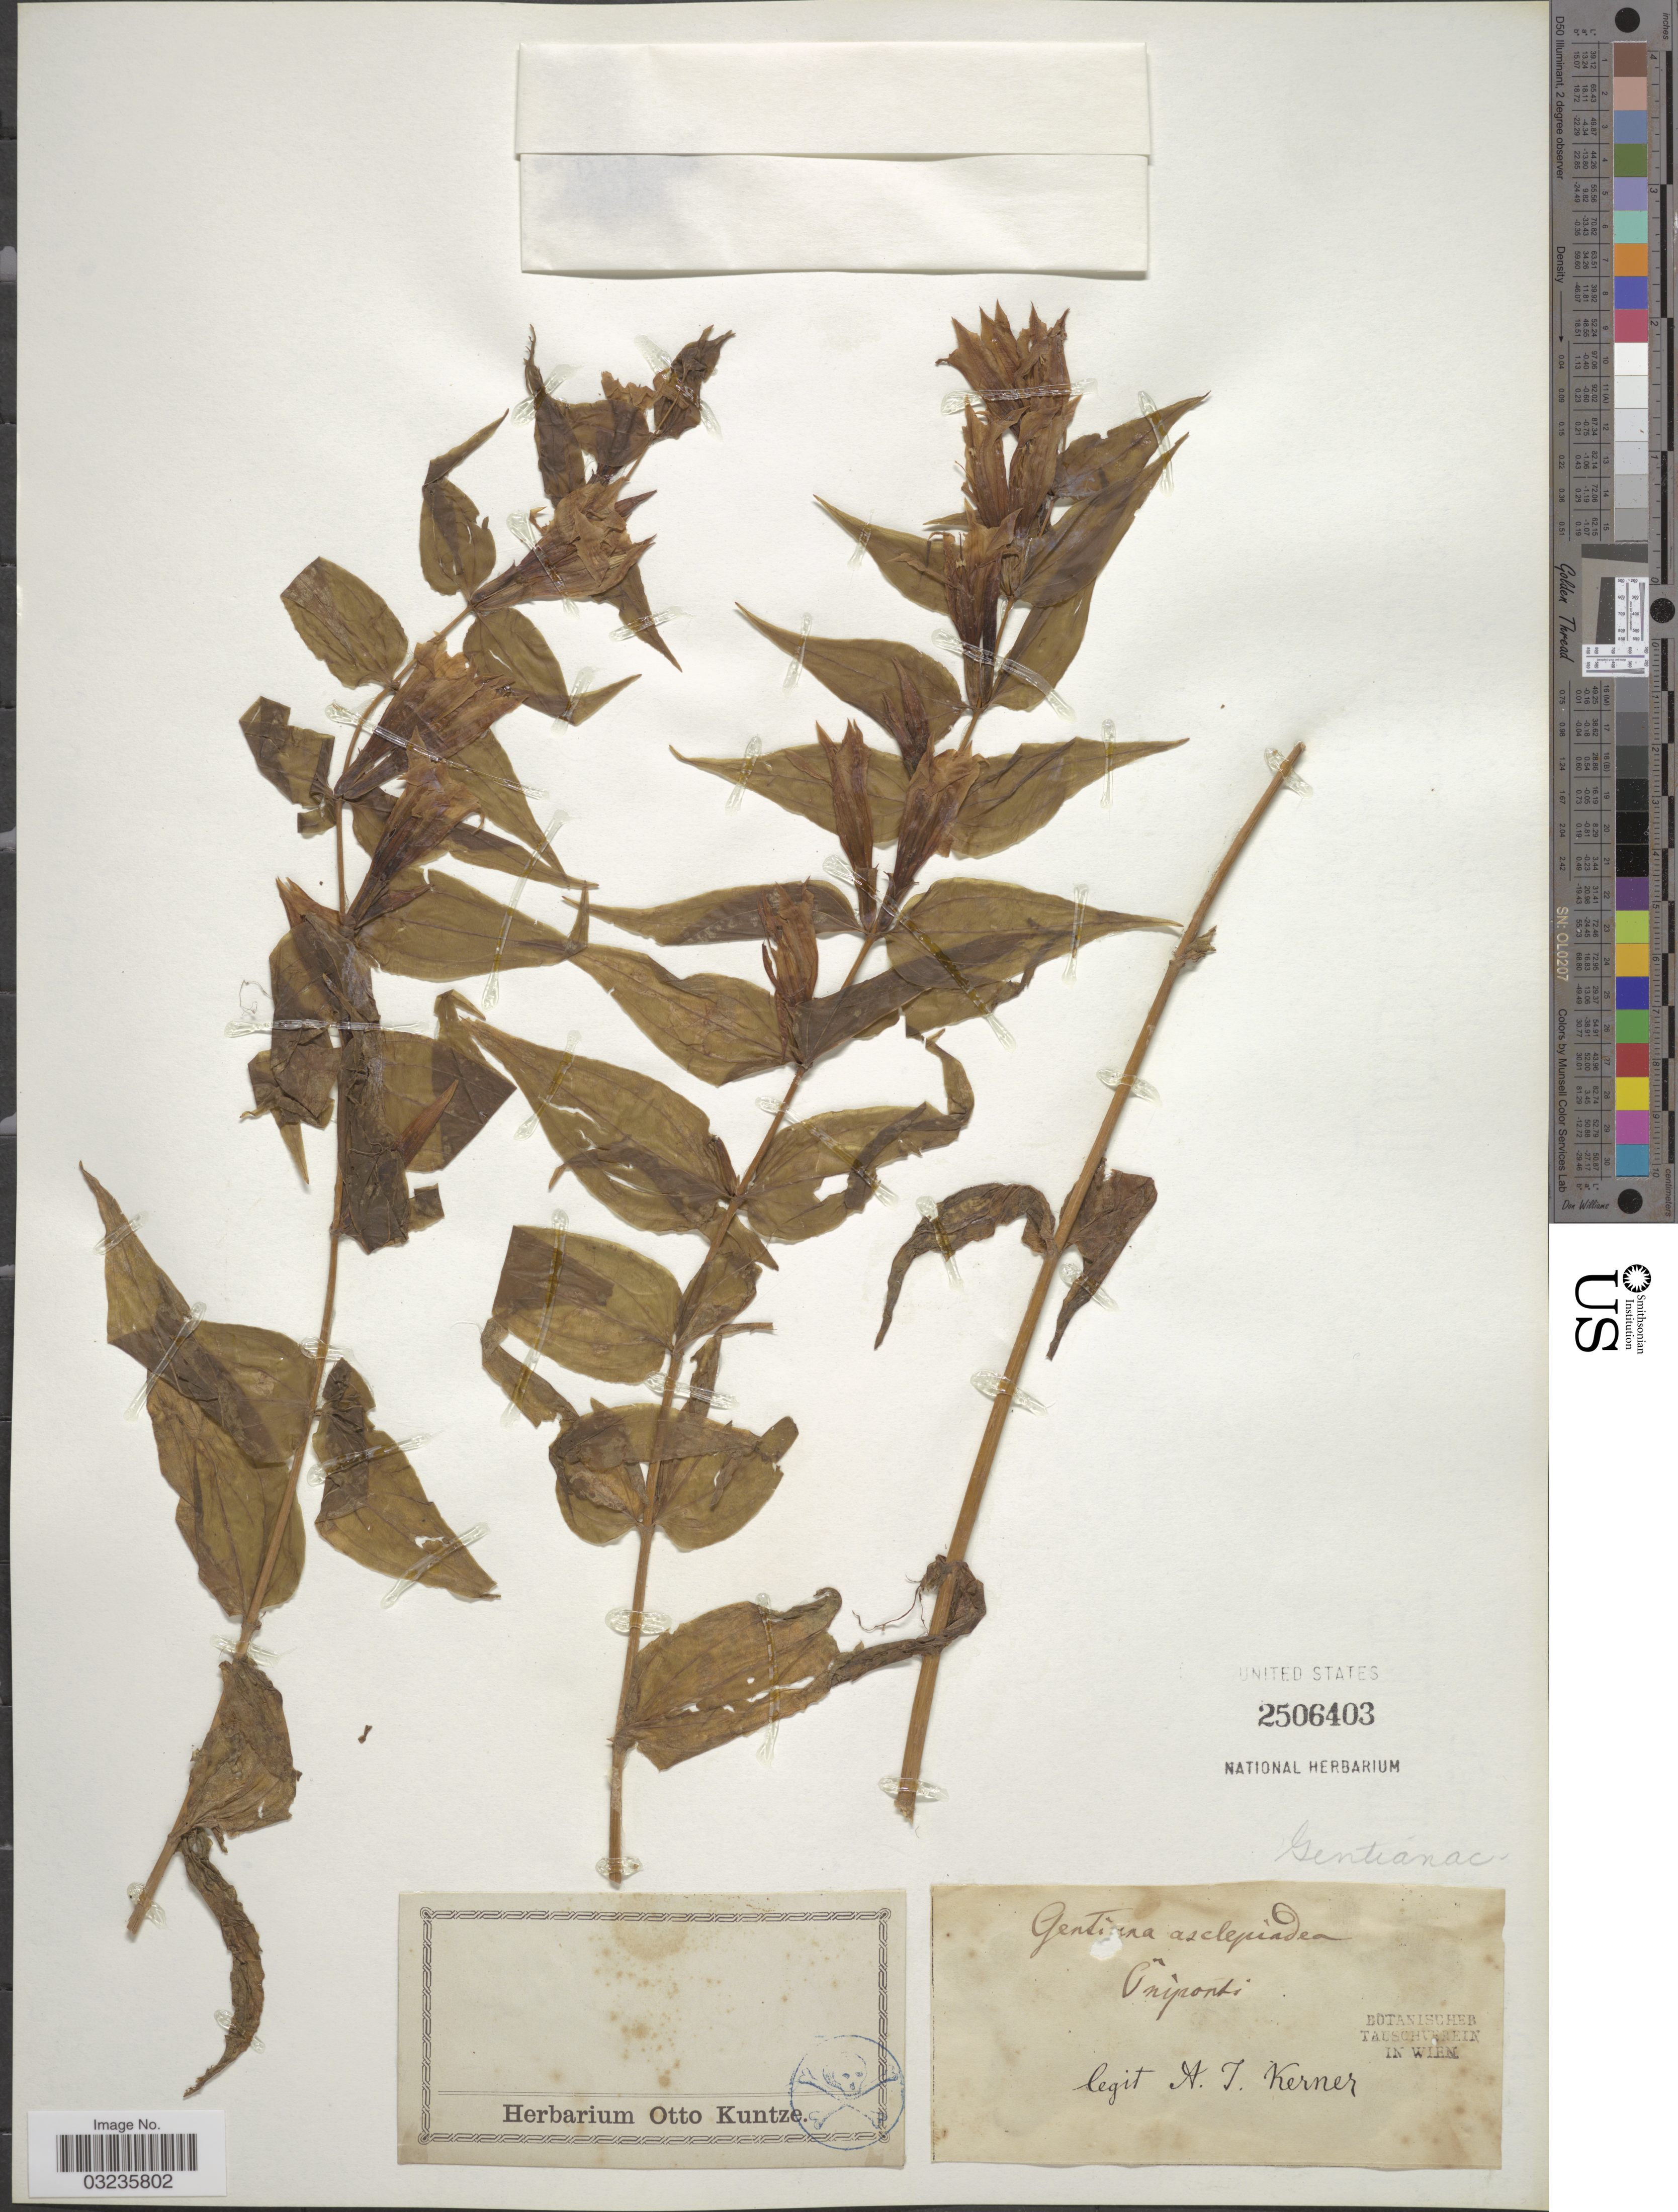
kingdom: Plantae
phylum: Tracheophyta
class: Magnoliopsida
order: Gentianales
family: Gentianaceae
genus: Gentiana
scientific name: Gentiana asclepiadea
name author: L.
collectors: A. J. Kerner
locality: Pniponti [interpreted].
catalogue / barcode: US 2506403